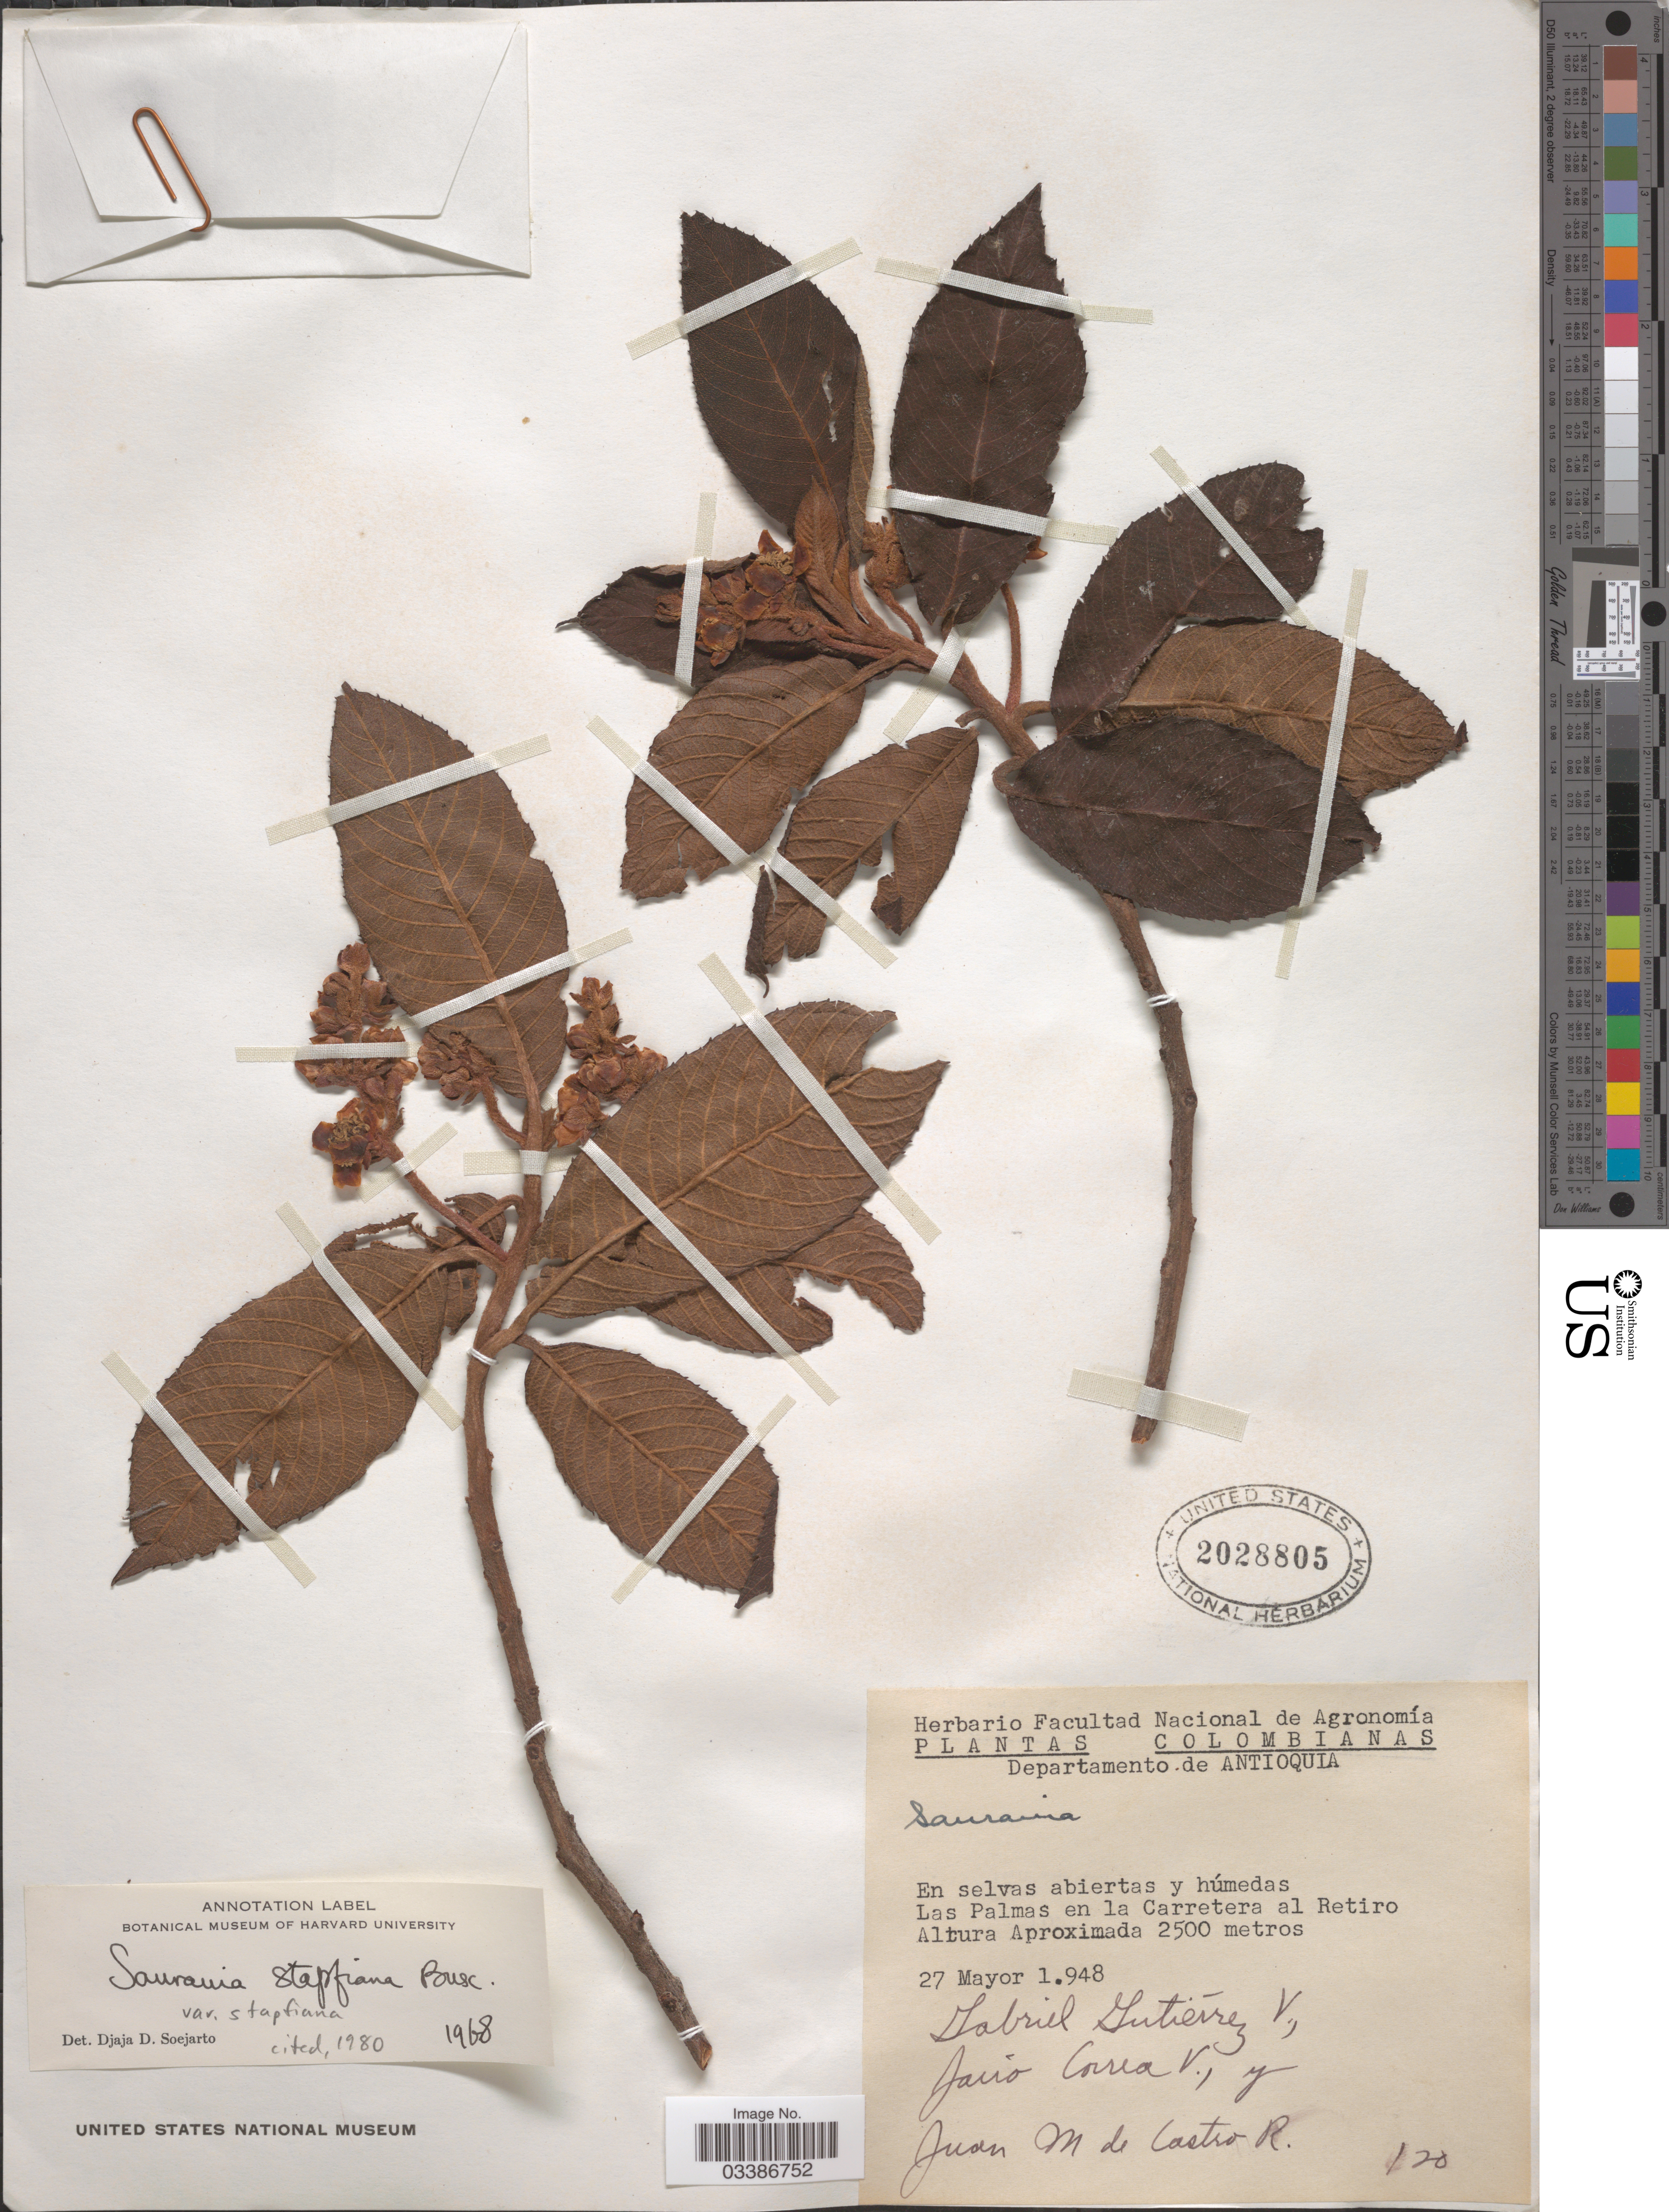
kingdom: Plantae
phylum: Tracheophyta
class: Magnoliopsida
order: Ericales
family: Actinidiaceae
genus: Saurauia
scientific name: Saurauia stapfiana var. stapfiana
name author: Buscal.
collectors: G. Gutiérrez V., J. Correa & J. De Castro R.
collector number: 120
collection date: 1948-05-27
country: Colombia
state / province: Antioquia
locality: Departamento de Antioqua. En selvas abiertas y húmedas Las Palmas en la Carretera al Retiro.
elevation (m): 2500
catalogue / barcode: US 2028805